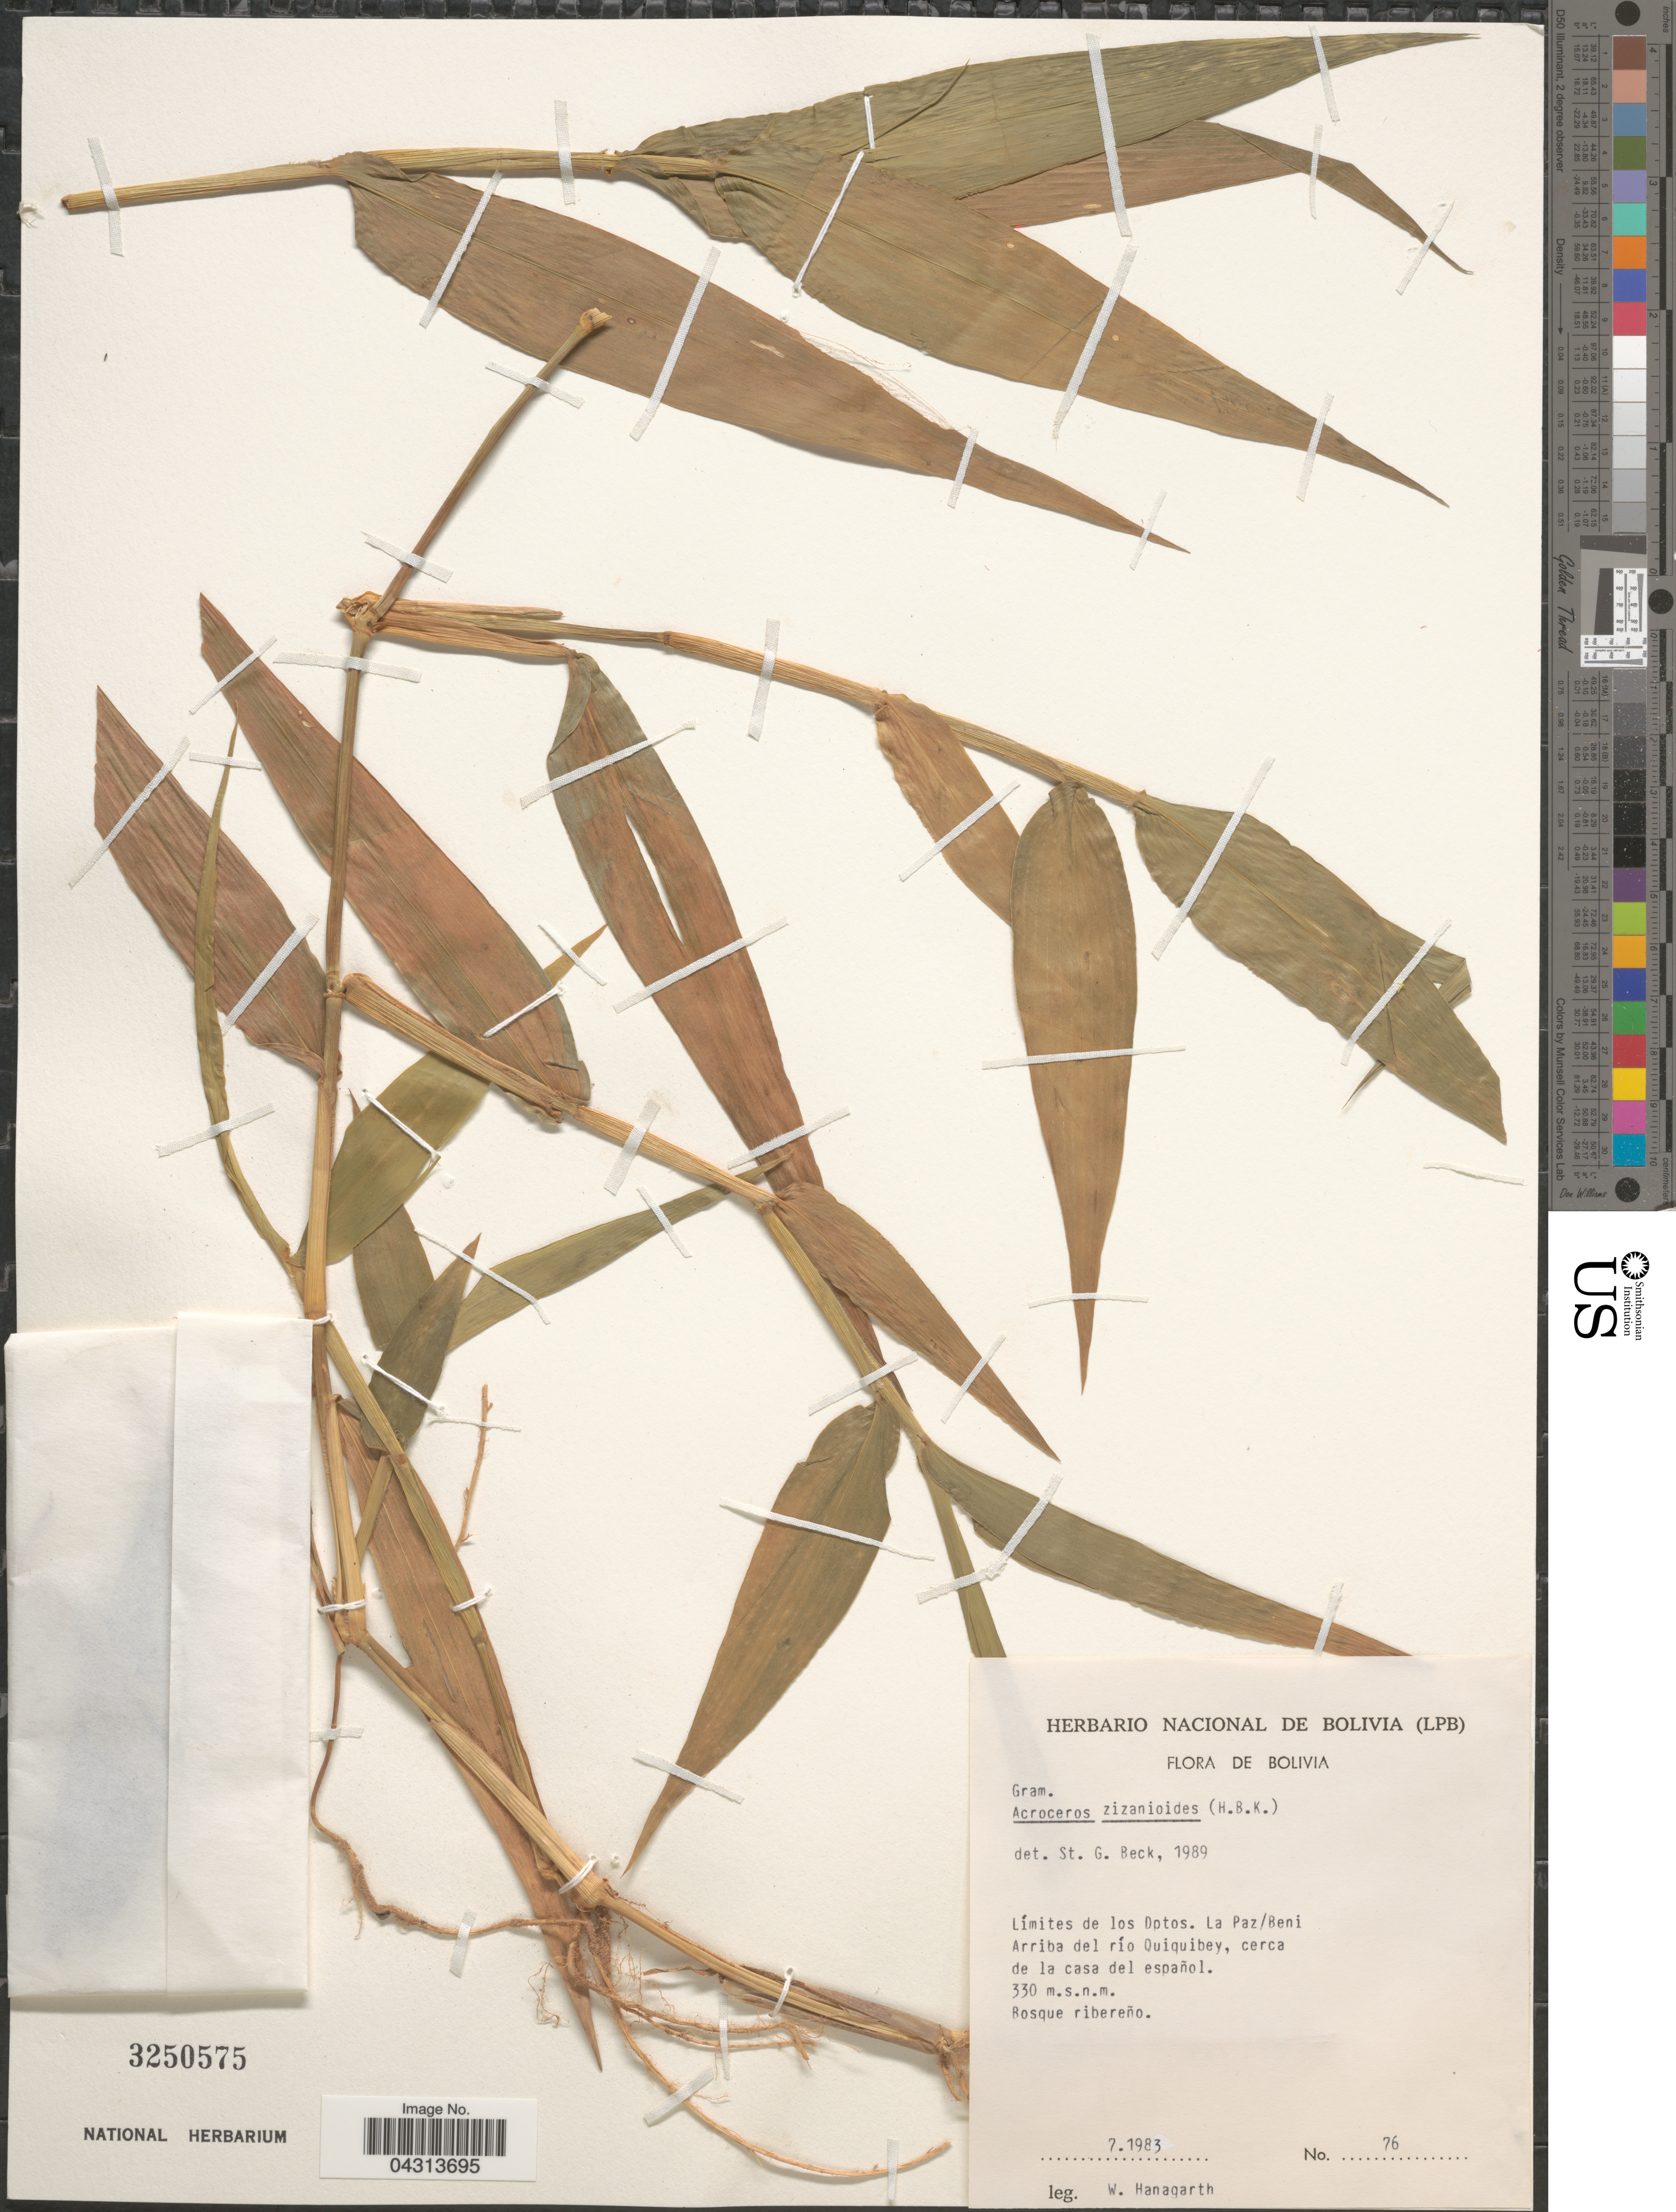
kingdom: Plantae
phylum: Tracheophyta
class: Liliopsida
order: Poales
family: Poaceae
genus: Acroceras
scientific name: Acroceras zizanioides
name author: (Kunth) Dandy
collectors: W. Hanagarth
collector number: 76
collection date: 1983-07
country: Bolivia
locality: Límites de los Dptos. La Paz/Beni. Arriba del río Quiquibey, cerca de la casa del español.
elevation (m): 330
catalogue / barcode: US 3250575